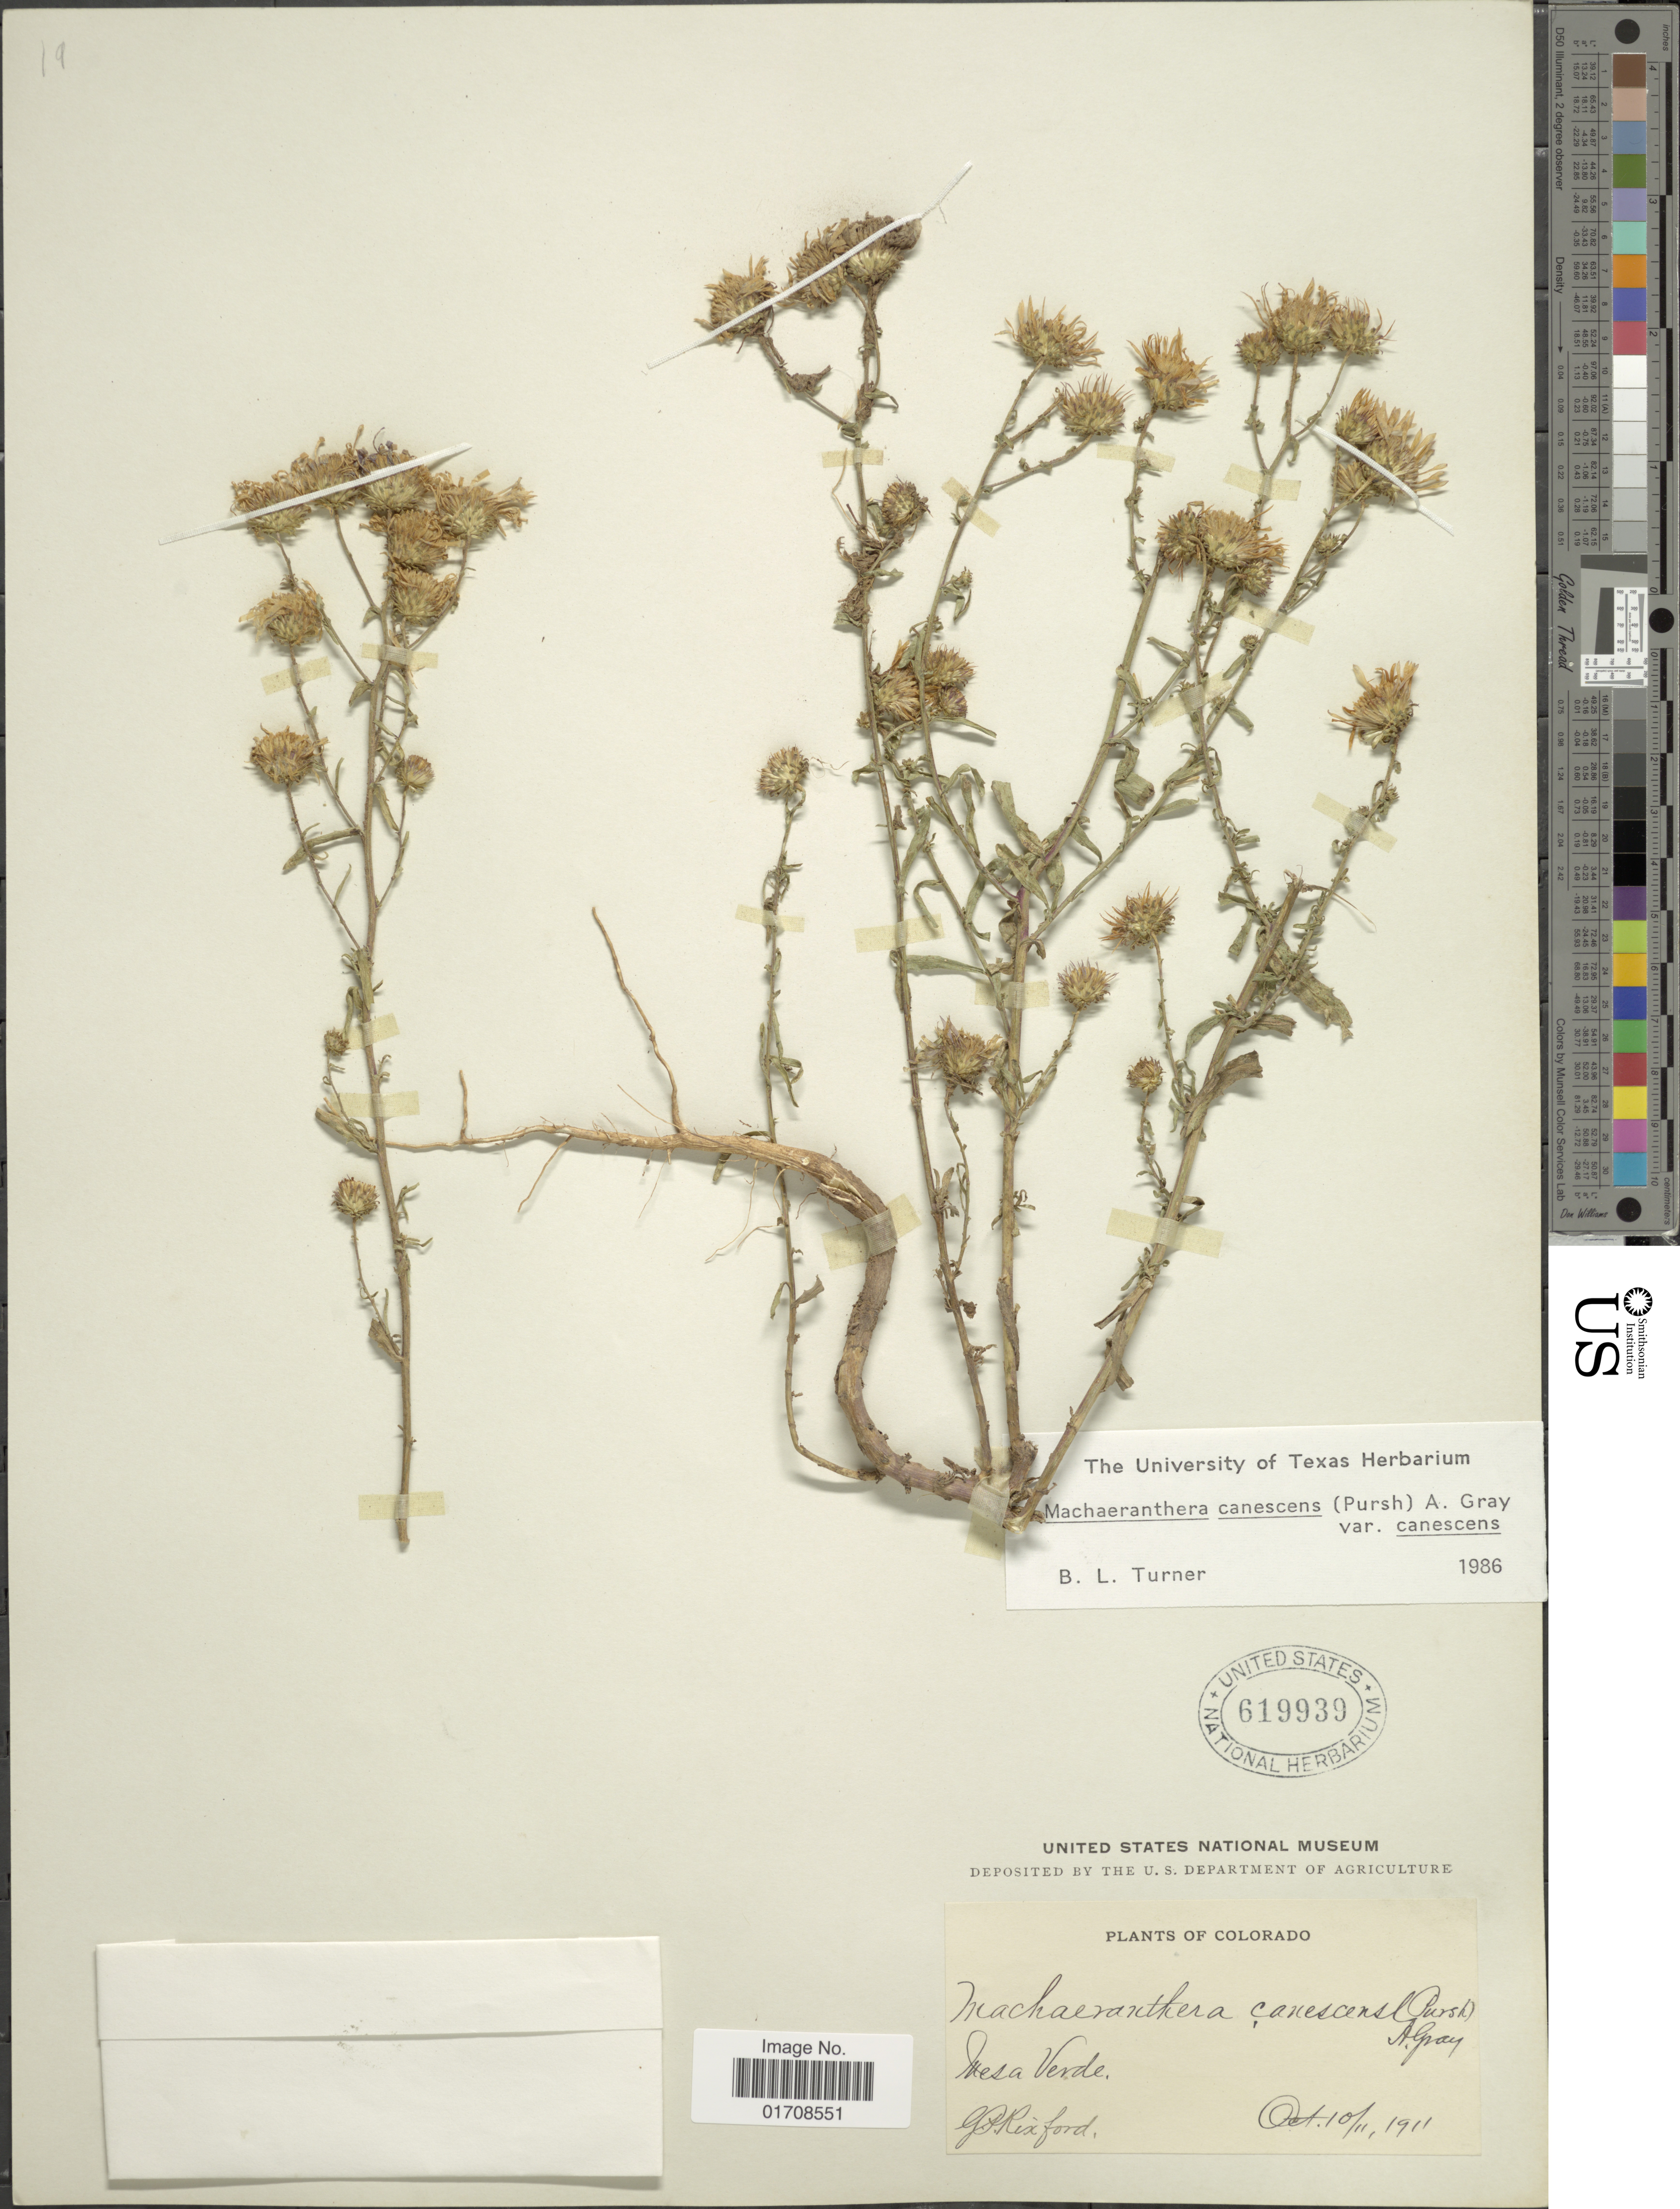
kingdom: Plantae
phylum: Tracheophyta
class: Magnoliopsida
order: Asterales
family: Asteraceae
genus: Machaeranthera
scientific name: Machaeranthera canescens var. canescens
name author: (Pursh) A. Gray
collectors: G. Rixford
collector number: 19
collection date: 1911-10-10/1911-10-11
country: United States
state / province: Colorado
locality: Mesa Verde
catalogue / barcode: US 619939